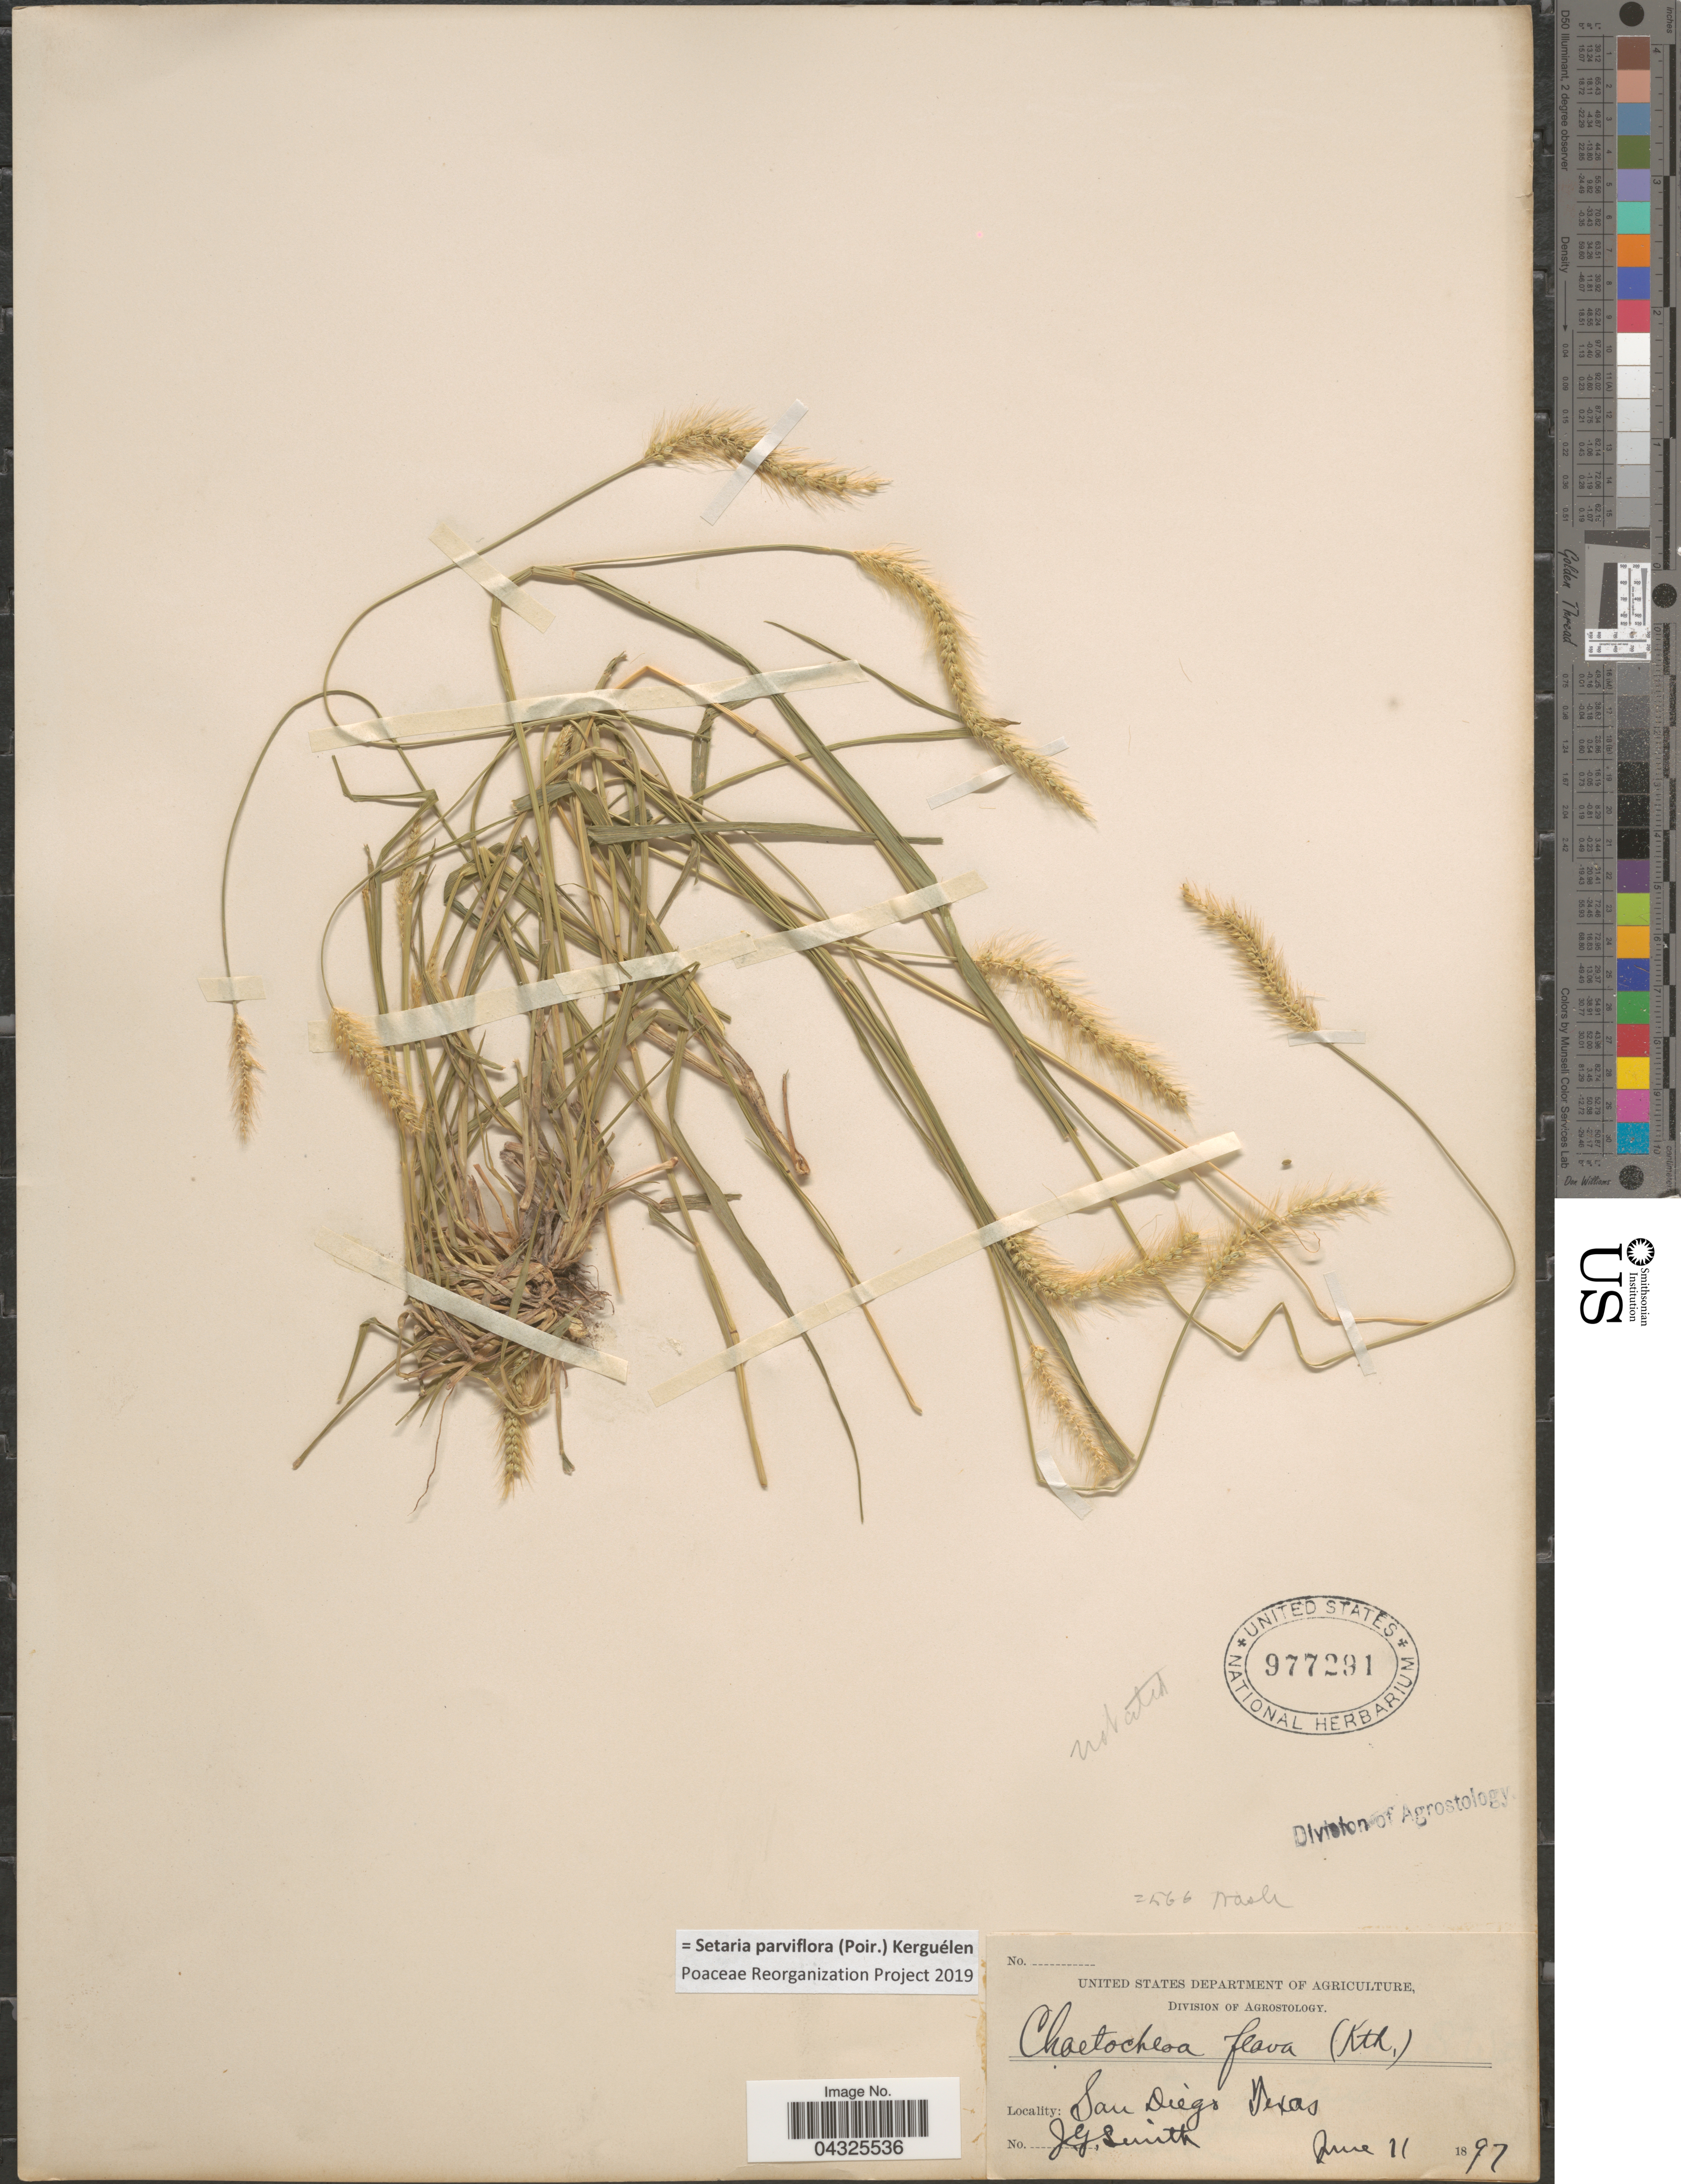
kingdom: Plantae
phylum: Tracheophyta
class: Liliopsida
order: Poales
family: Poaceae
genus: Setaria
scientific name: Setaria parviflora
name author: (Poir.) Kerguélen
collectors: J. G. Smith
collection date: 1897-06-11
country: United States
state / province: Texas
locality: San Diego.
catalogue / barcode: US 977291